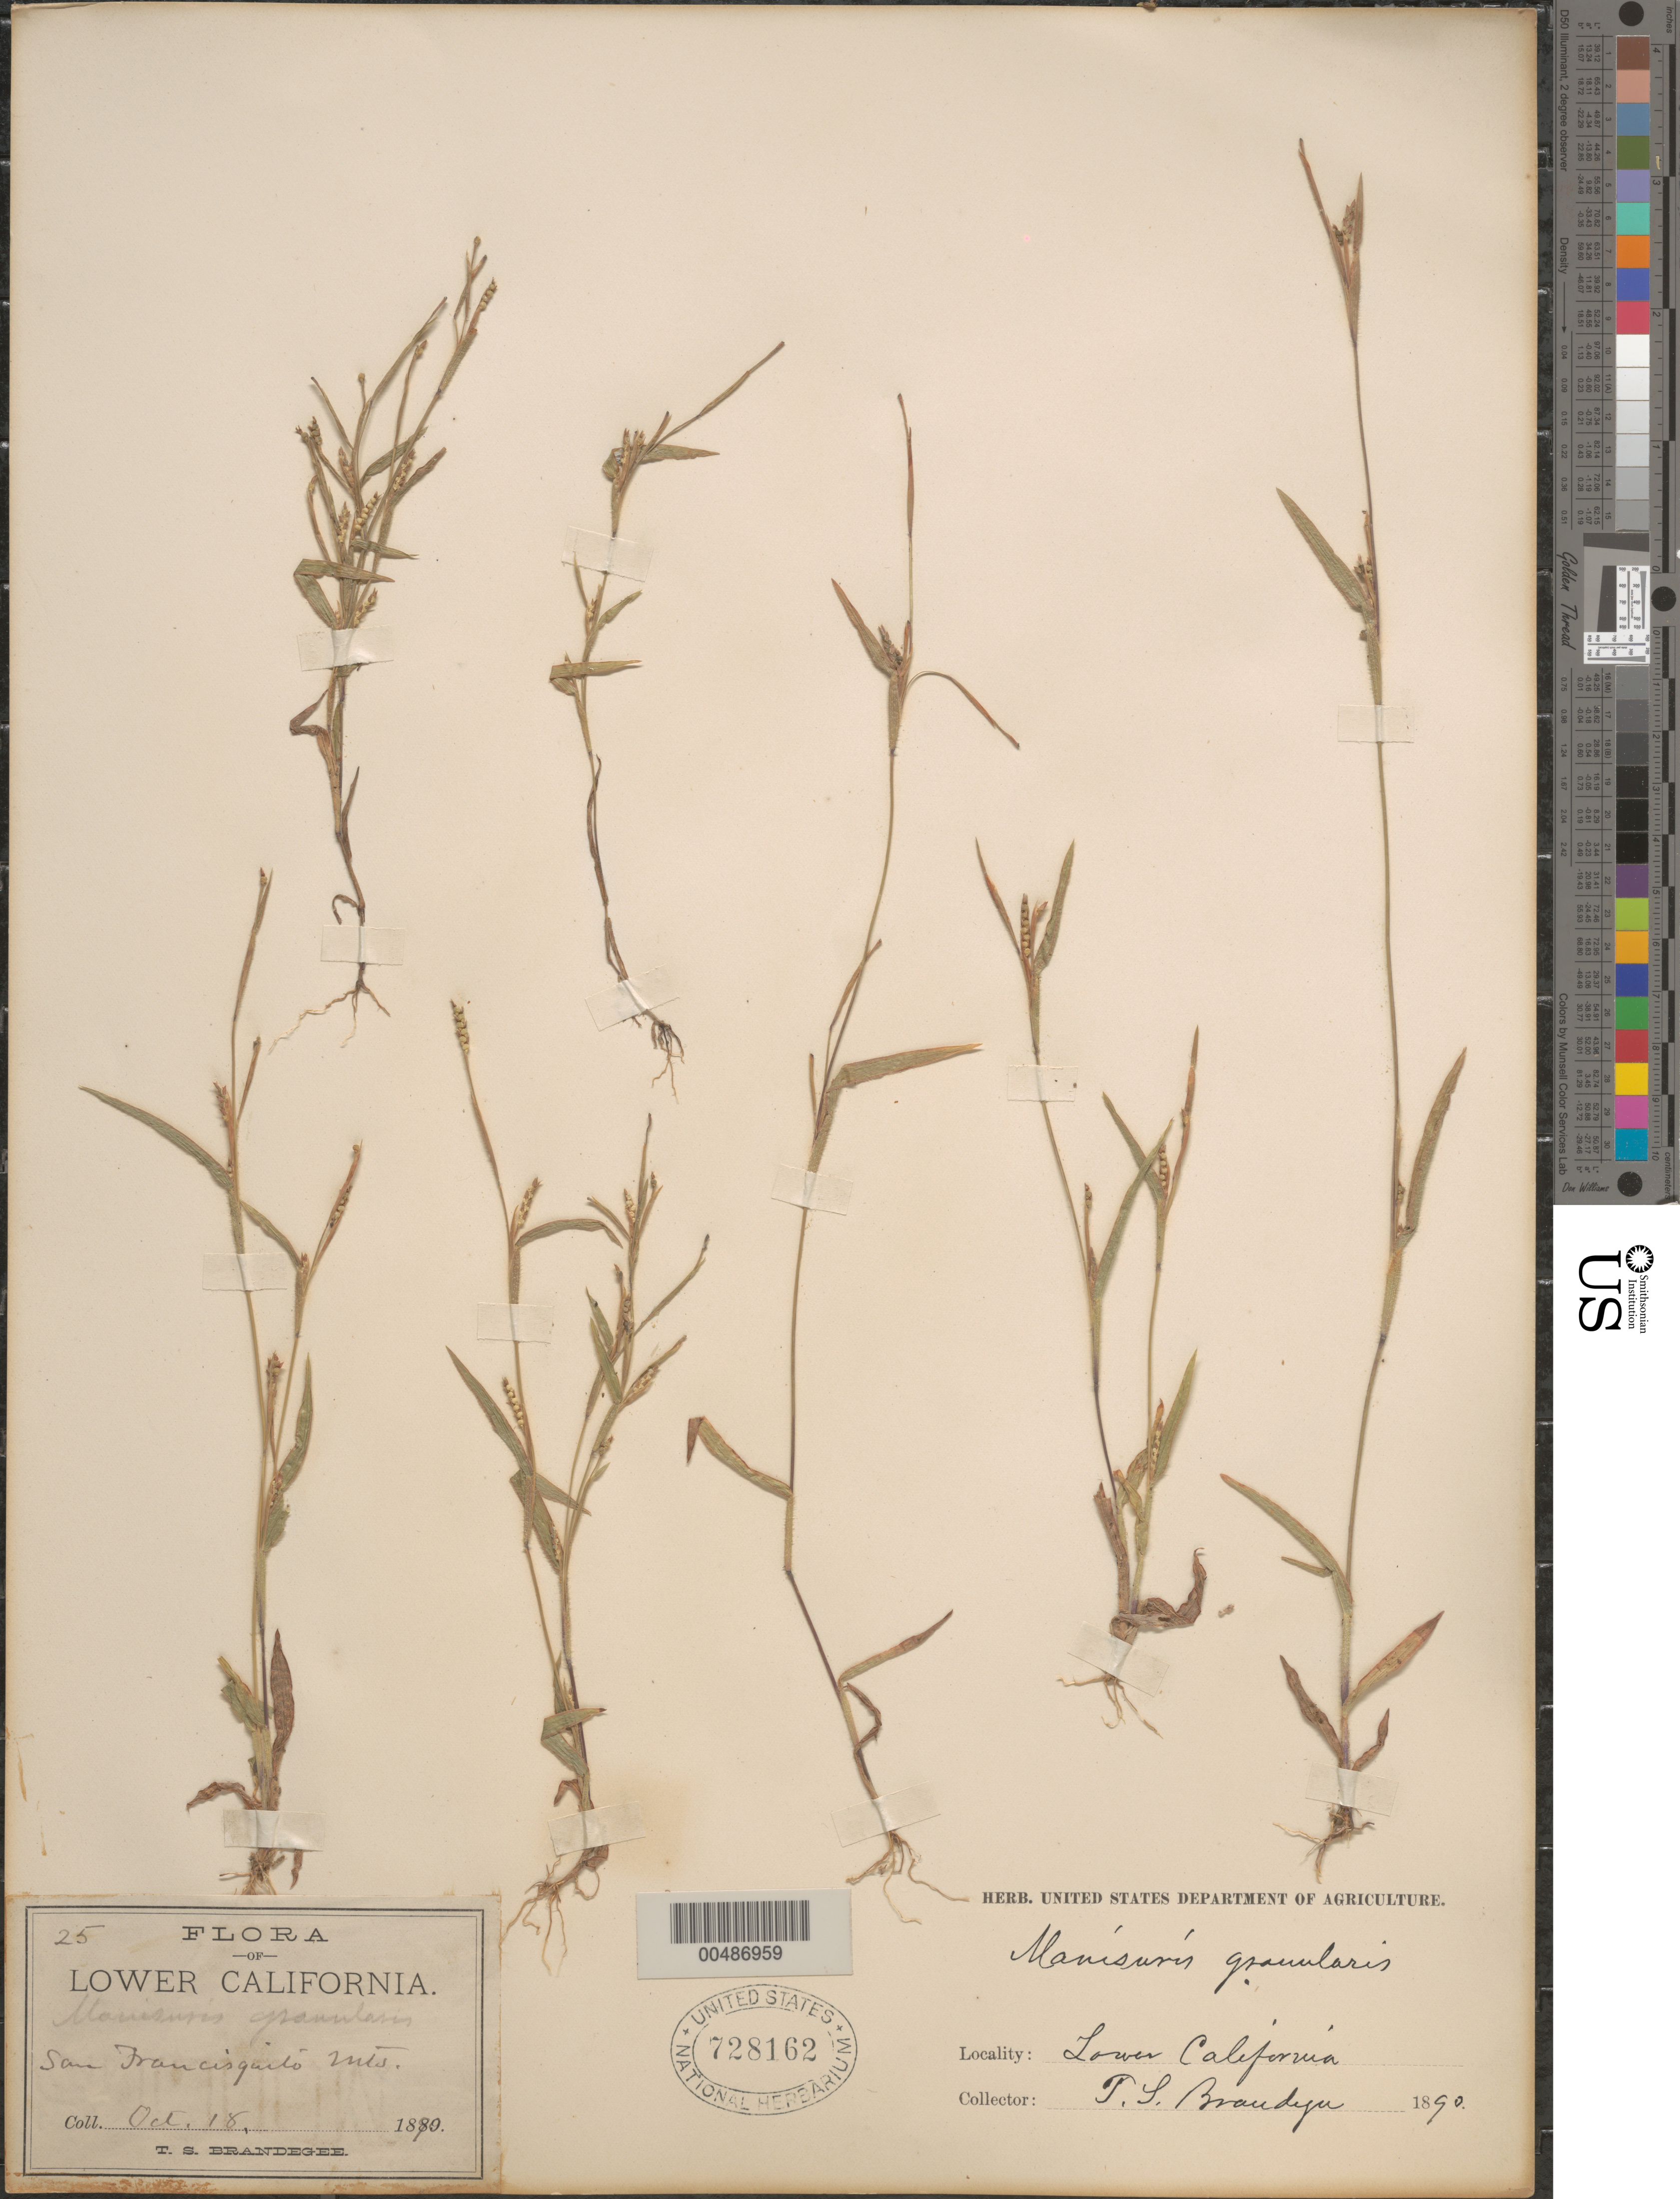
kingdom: Plantae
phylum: Tracheophyta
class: Liliopsida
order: Poales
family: Poaceae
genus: Hackelochloa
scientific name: Hackelochloa granularis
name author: (L.) Kuntze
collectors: T. S. Brandegee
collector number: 25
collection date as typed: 18 Oct 1890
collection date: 1890-10-18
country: Mexico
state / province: Baja California Norte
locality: San Francisquito Mts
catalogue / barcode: US 728162